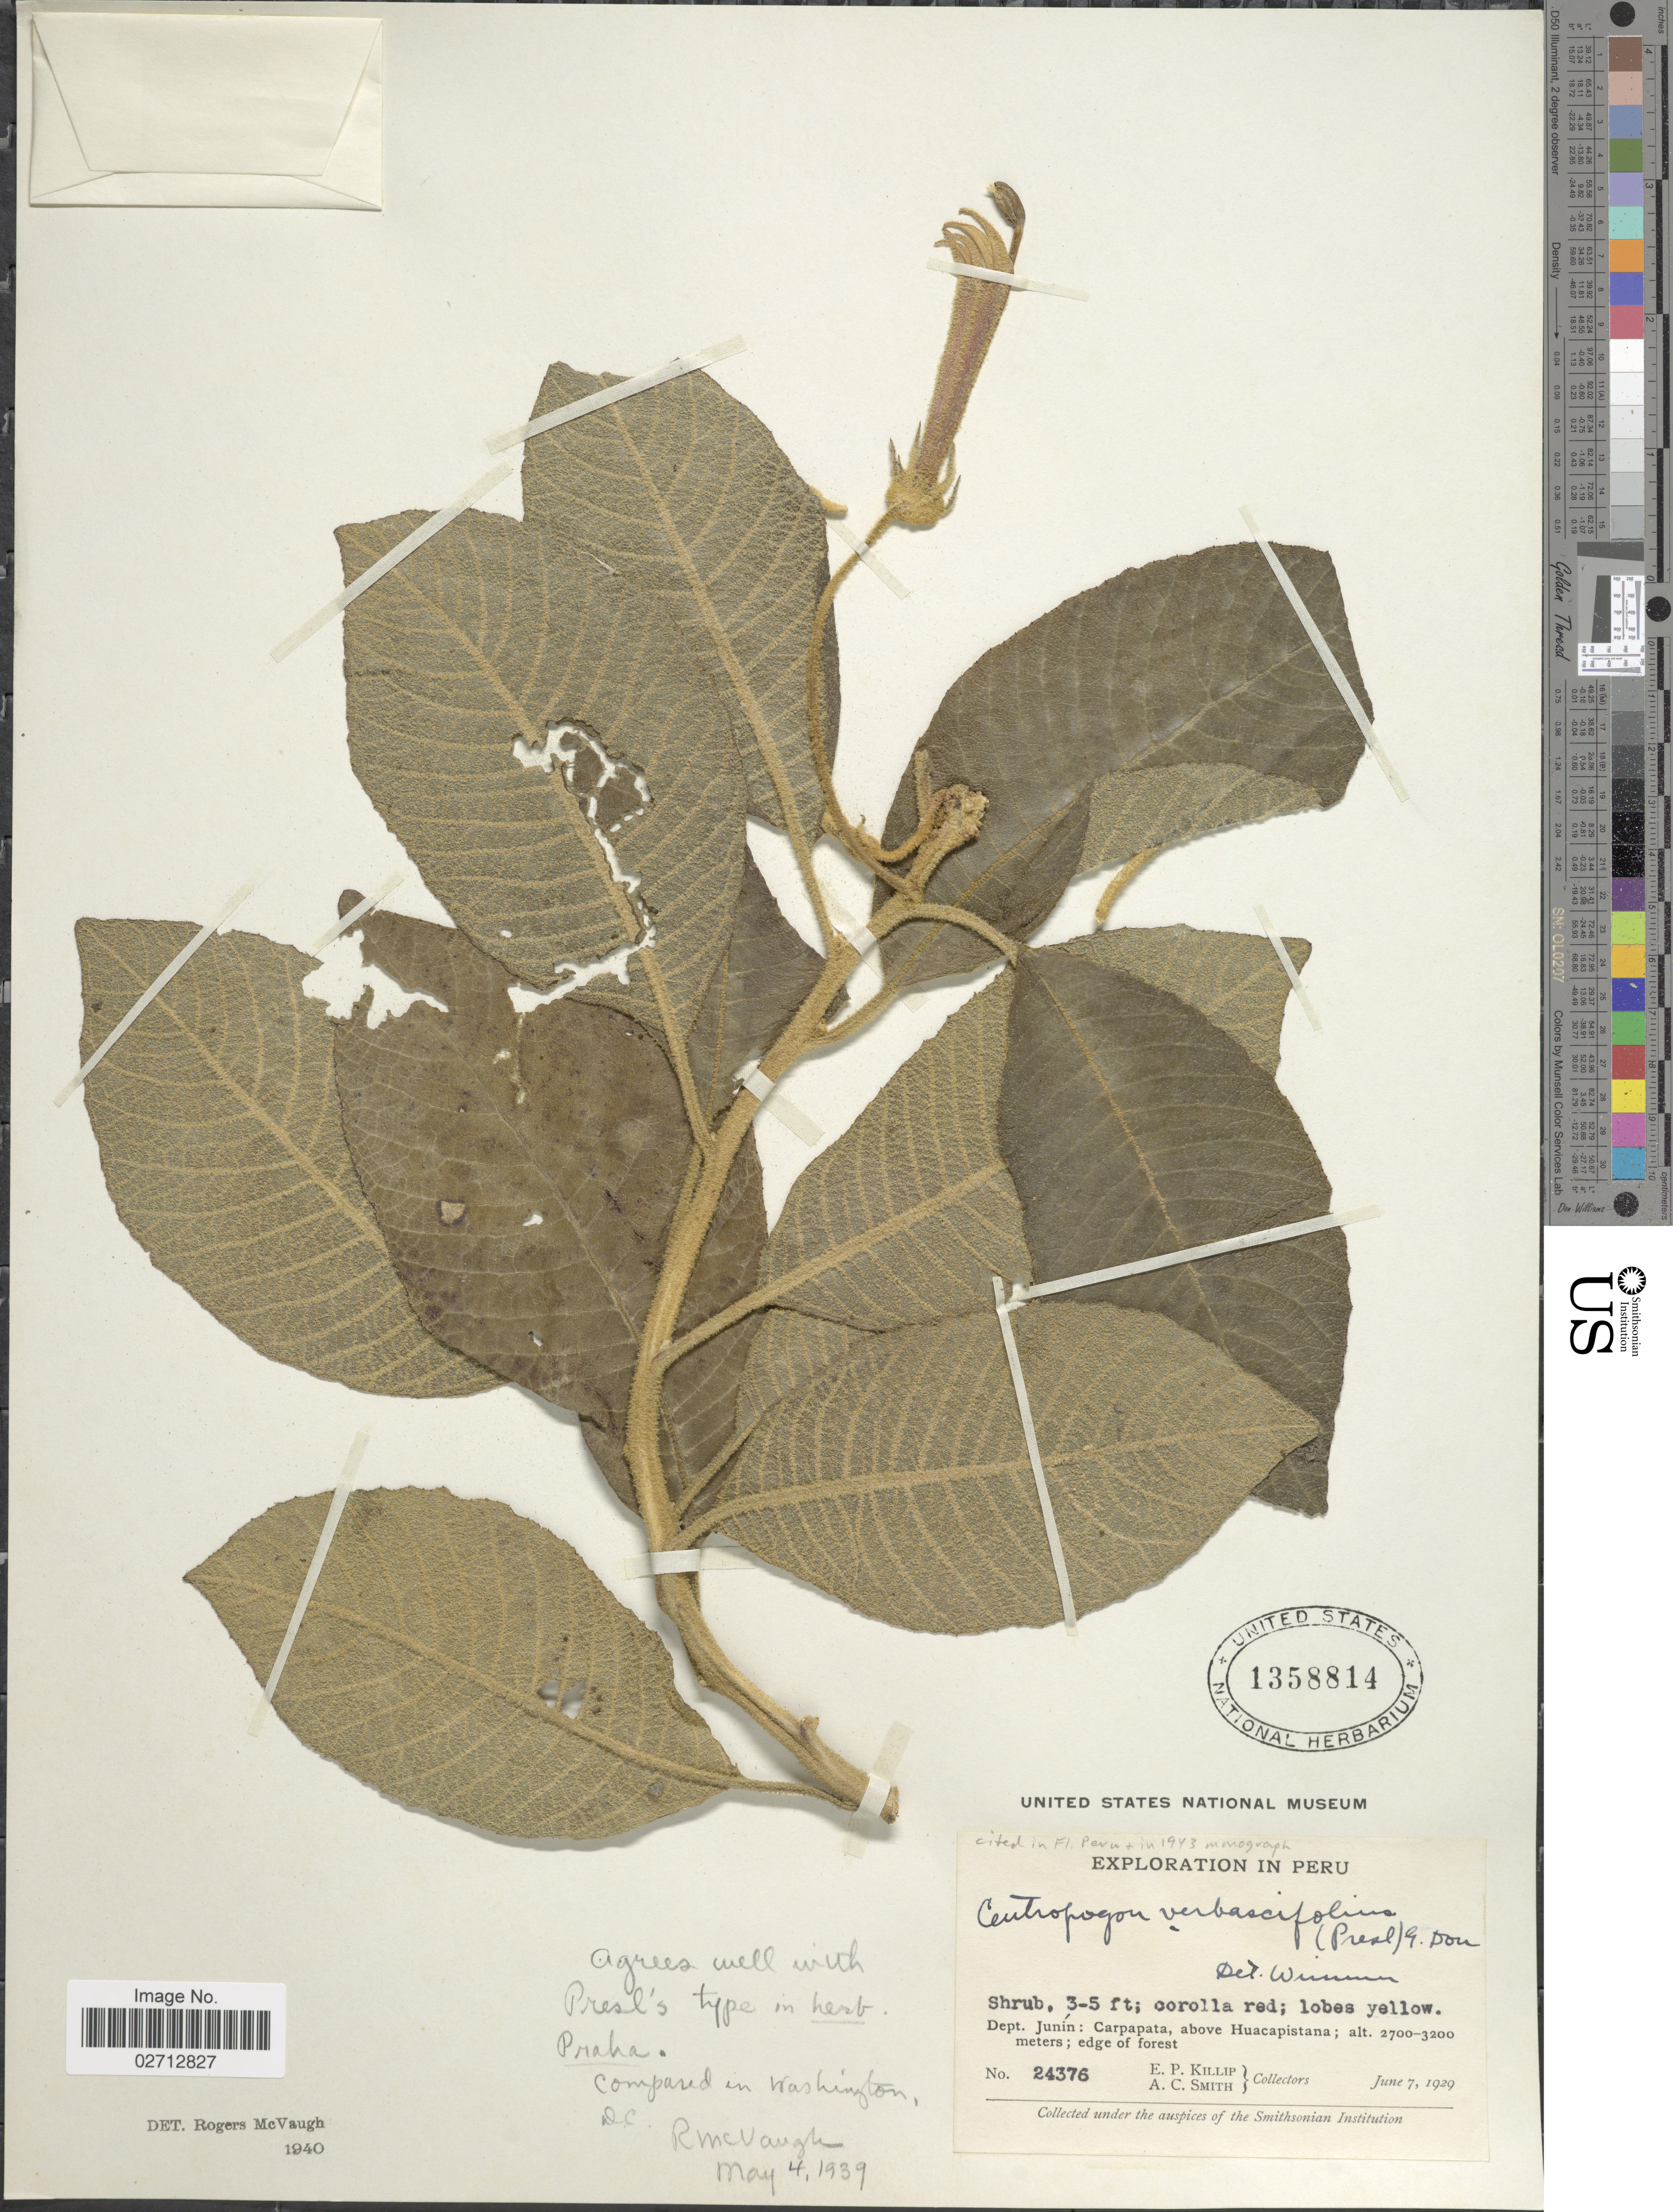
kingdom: Plantae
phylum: Tracheophyta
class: Magnoliopsida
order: Asterales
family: Campanulaceae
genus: Centropogon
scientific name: Centropogon verbascifolius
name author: (C. Presl) Gleason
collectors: E. P. Killip & A. C. Smith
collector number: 24376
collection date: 1929-06-07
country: Peru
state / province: Junín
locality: Carpapata, above Huacapistana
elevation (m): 2700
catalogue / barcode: US 1358814